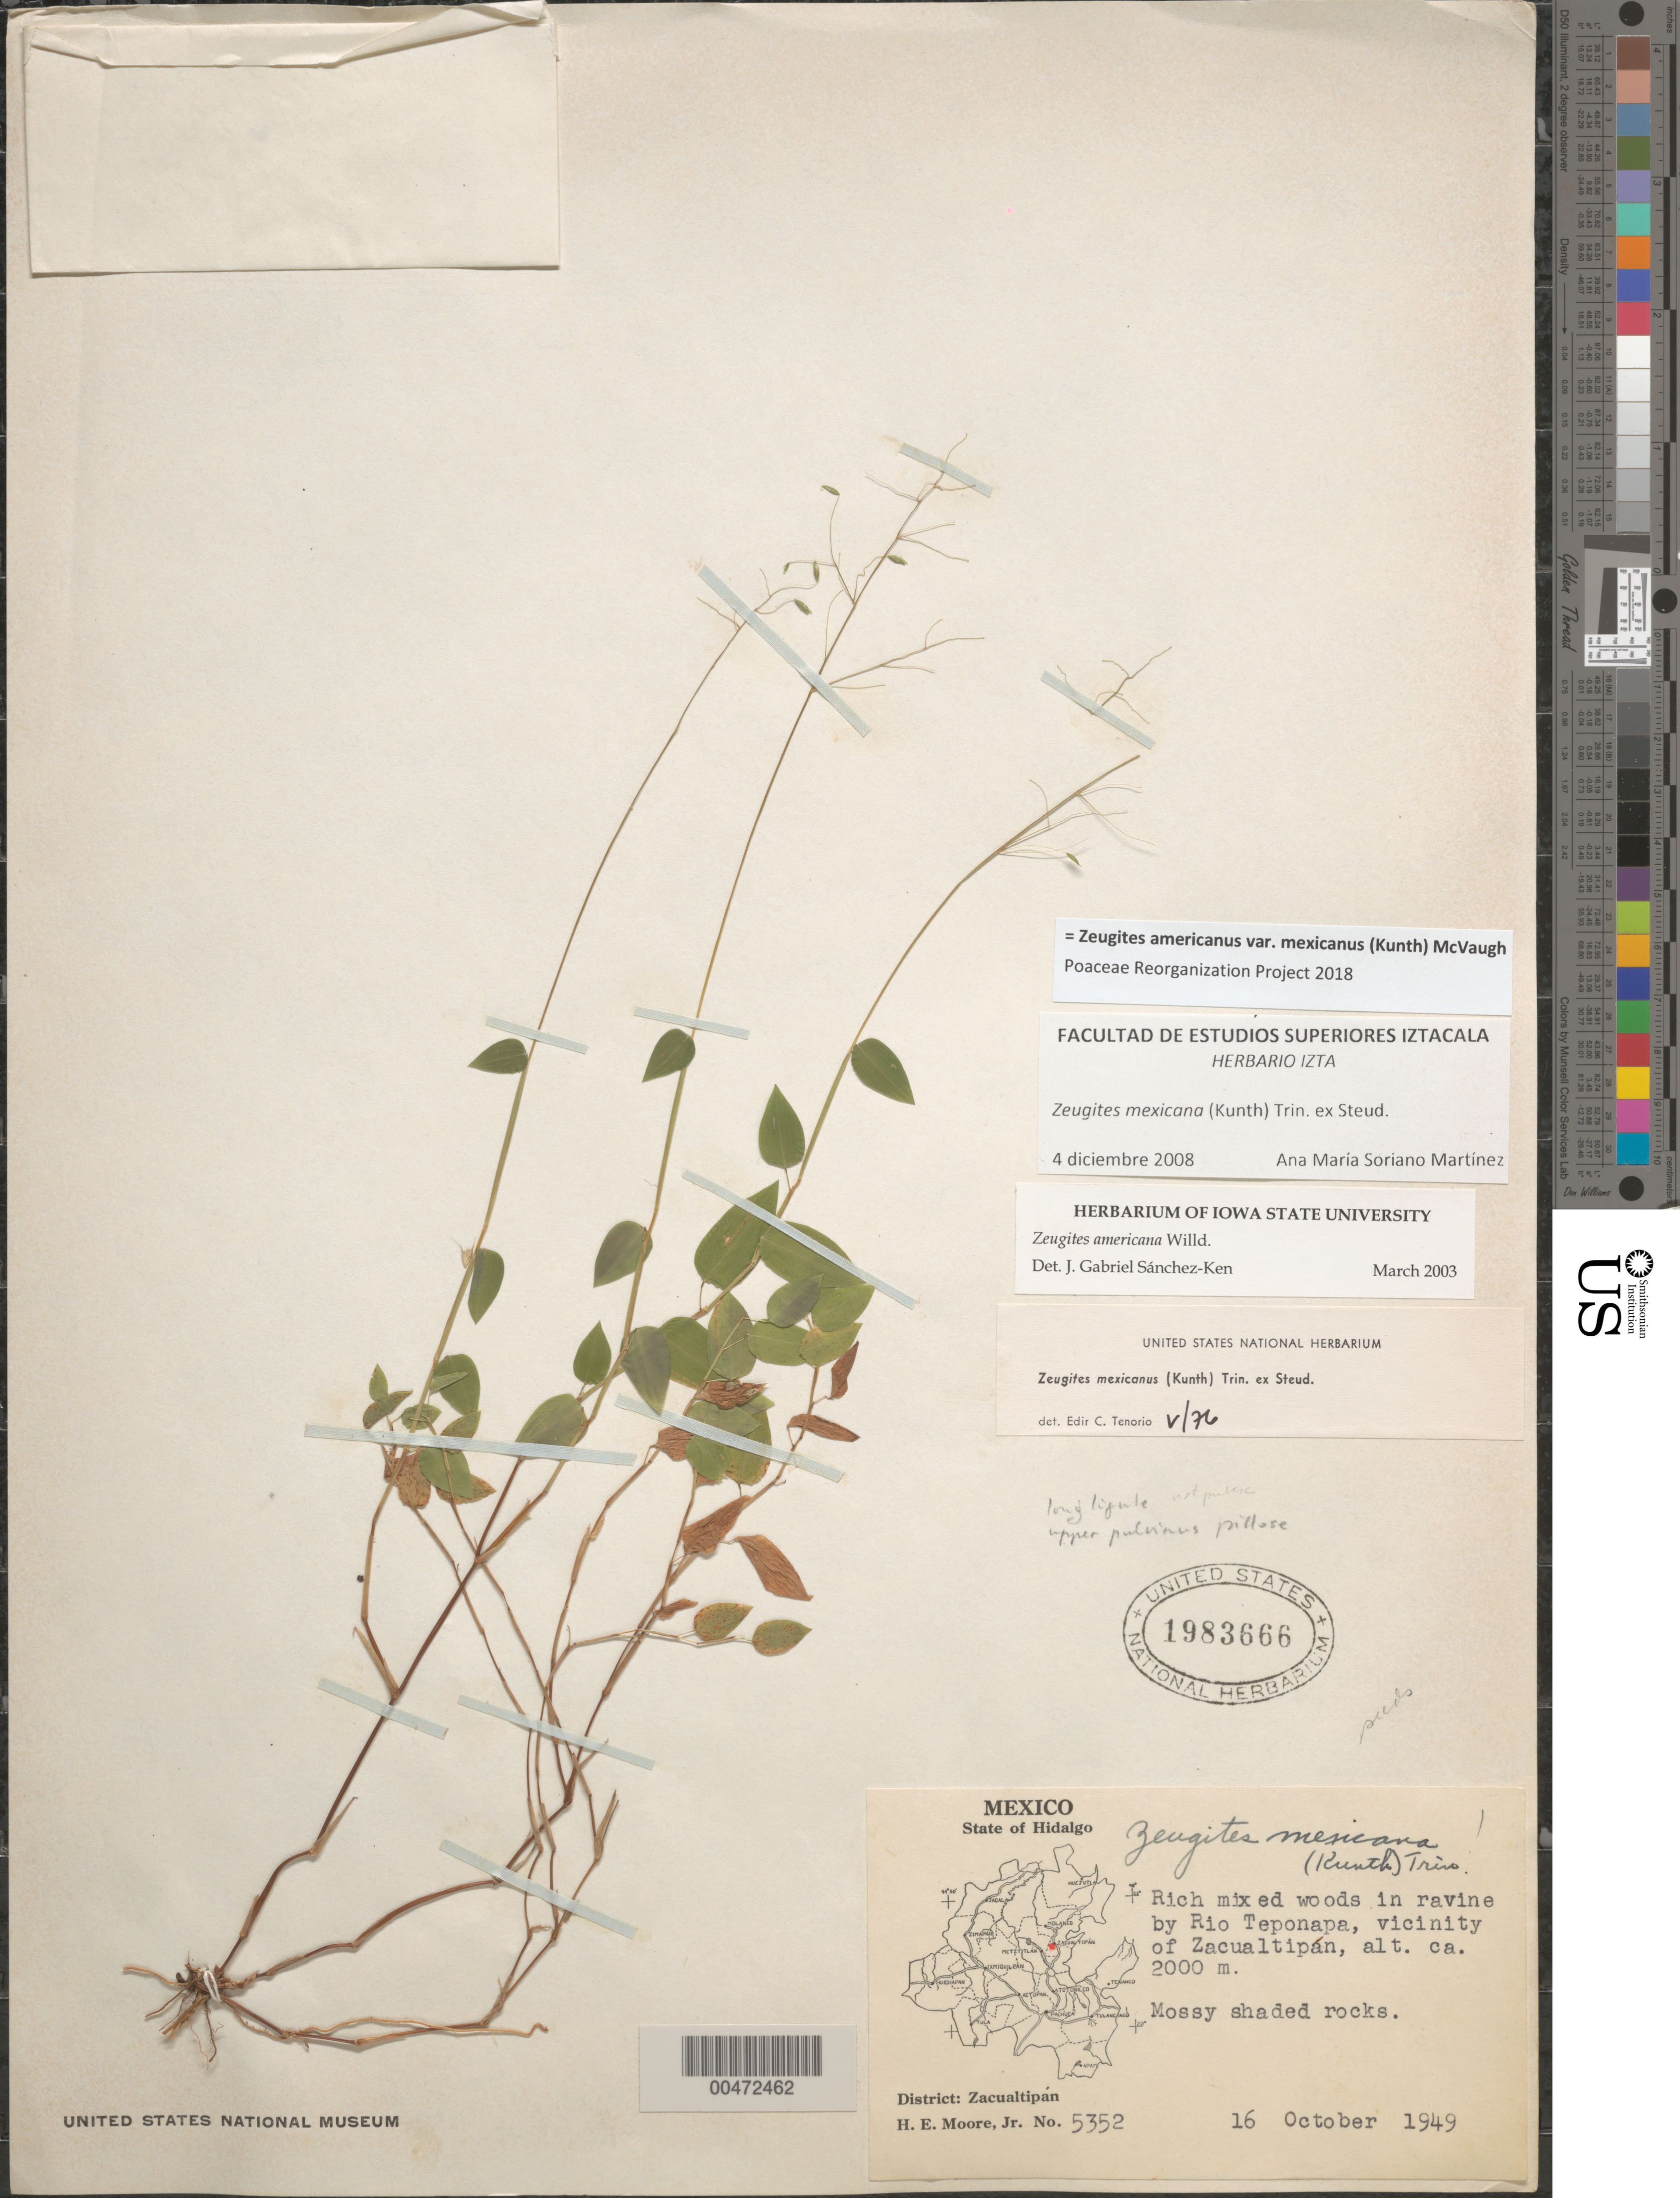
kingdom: Plantae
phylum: Tracheophyta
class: Liliopsida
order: Poales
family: Poaceae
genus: Zeugites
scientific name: Zeugites americanus var. mexicanus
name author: (Kunth) McVaugh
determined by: Poaceae Reorganization Project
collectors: H. E. Moore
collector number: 5352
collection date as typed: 16 Oct 1949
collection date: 1949-10-16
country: Mexico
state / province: Hidalgo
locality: Zacualtipán Dist, by Rio Teponapa, vicinity of Zacualtipán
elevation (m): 2000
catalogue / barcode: US 1983666